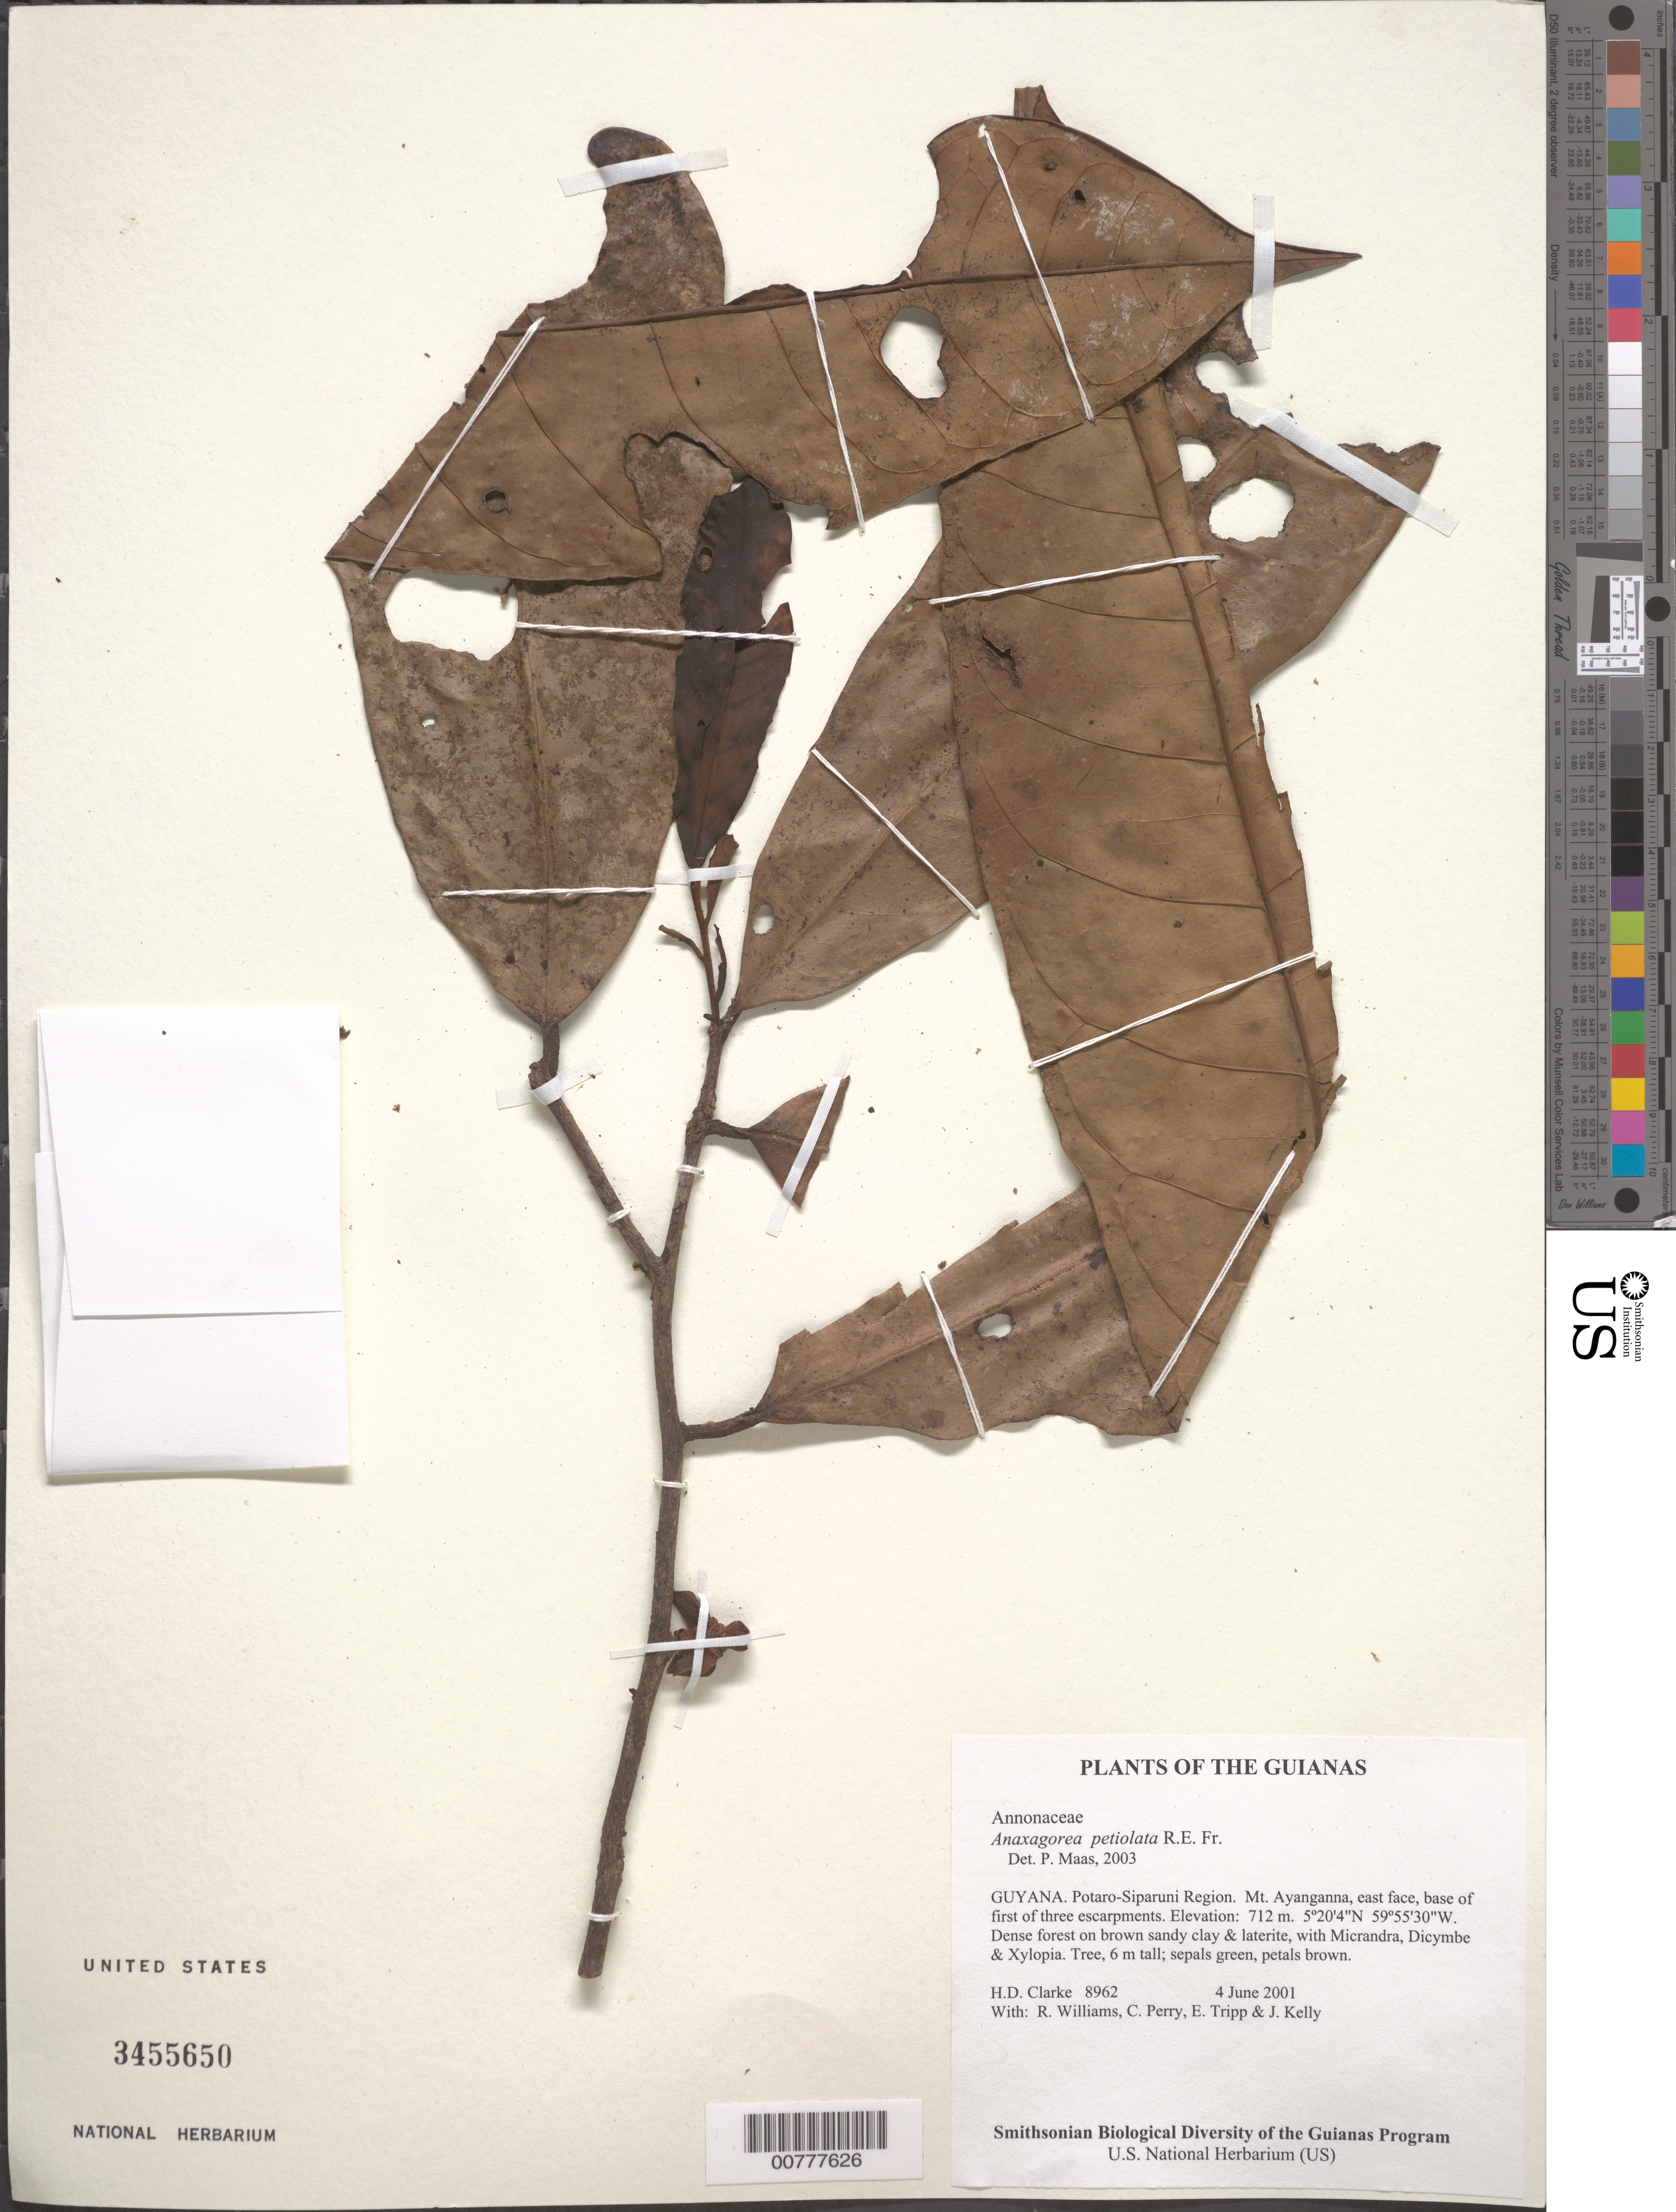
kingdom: Plantae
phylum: Tracheophyta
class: Magnoliopsida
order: Magnoliales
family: Annonaceae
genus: Anaxagorea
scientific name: Anaxagorea petiolata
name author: R.E. Fr.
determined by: Maas, Paul J. M.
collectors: H. D. Clarke, R. Williams, C. Perry, E. Tripp & J. Kelly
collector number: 8962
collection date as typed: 4 June 2001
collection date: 2001-06-04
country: Guyana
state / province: Potaro-Siparuni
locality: Mt. Ayanganna, east face, base of first of three escarpments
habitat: Dense forest on brown sandy clay & laterite, with Micrandra, Dicymbe & Xylopia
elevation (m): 712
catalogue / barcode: US 3455650